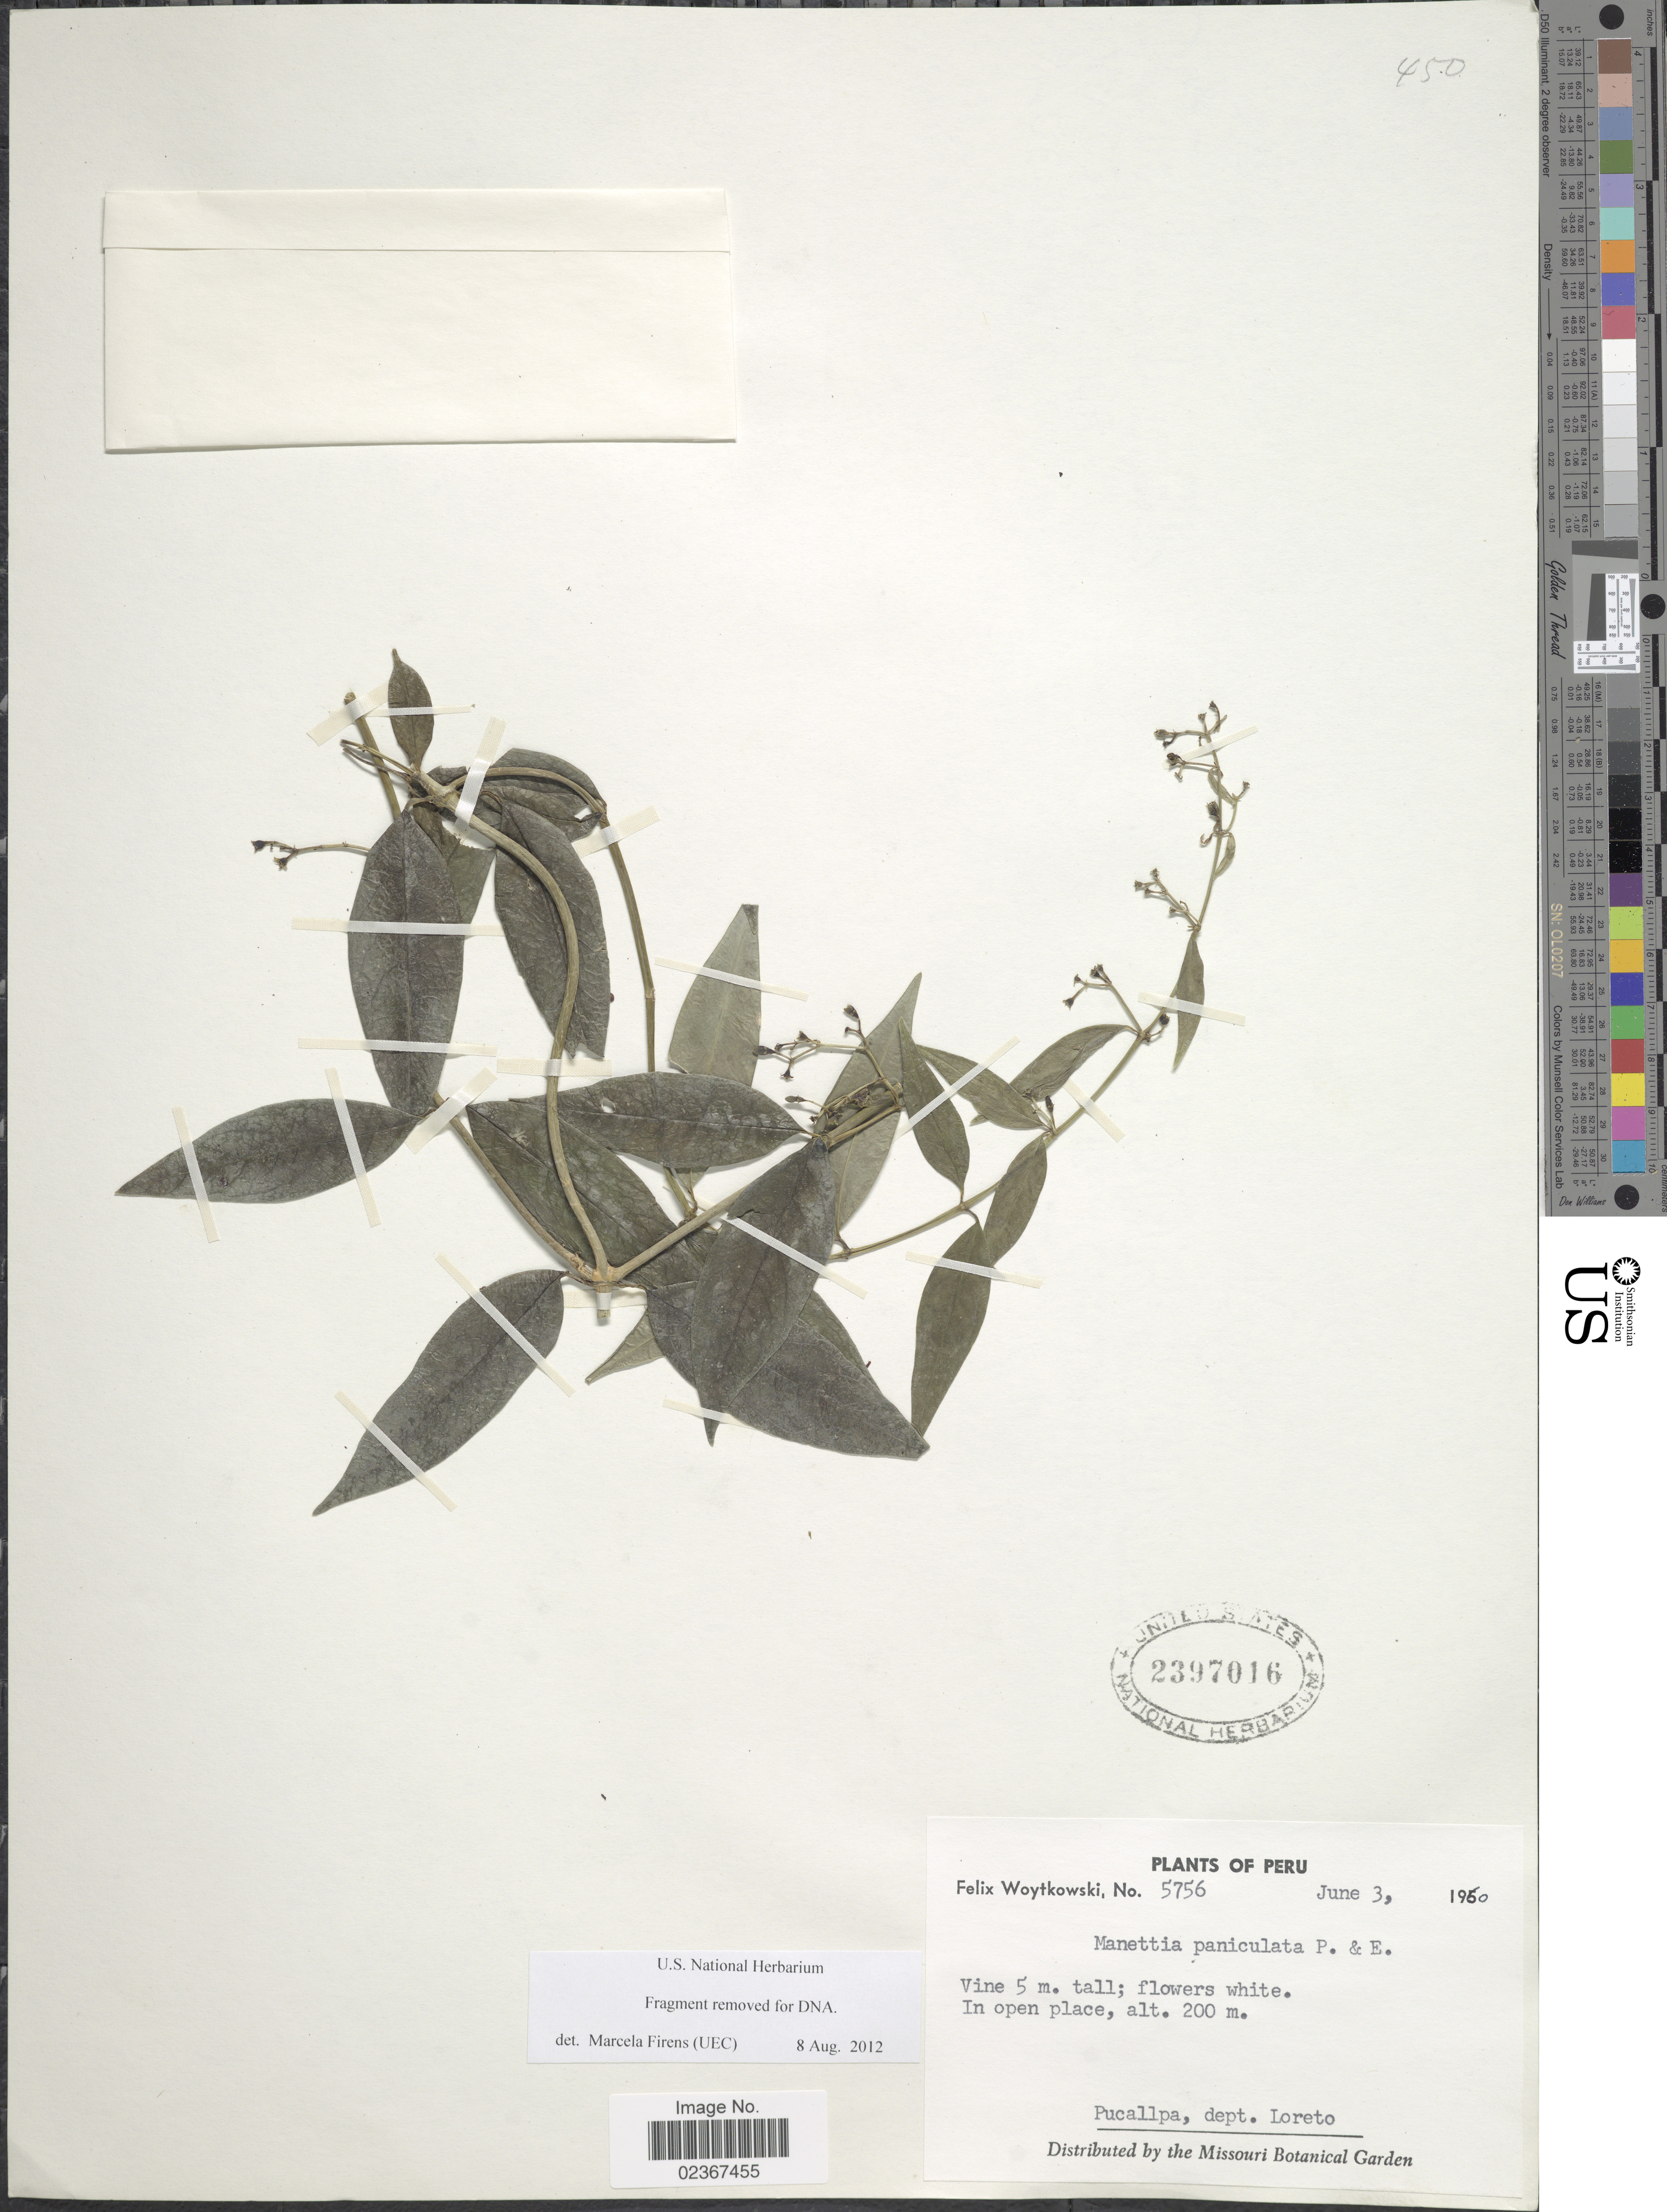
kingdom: Plantae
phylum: Tracheophyta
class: Magnoliopsida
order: Gentianales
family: Rubiaceae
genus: Manettia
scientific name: Manettia paniculata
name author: Poepp.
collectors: F. Woytkowski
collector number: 5756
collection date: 1960-06-03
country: Peru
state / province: Loreto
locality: Pucallpa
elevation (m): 200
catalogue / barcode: US 2397016